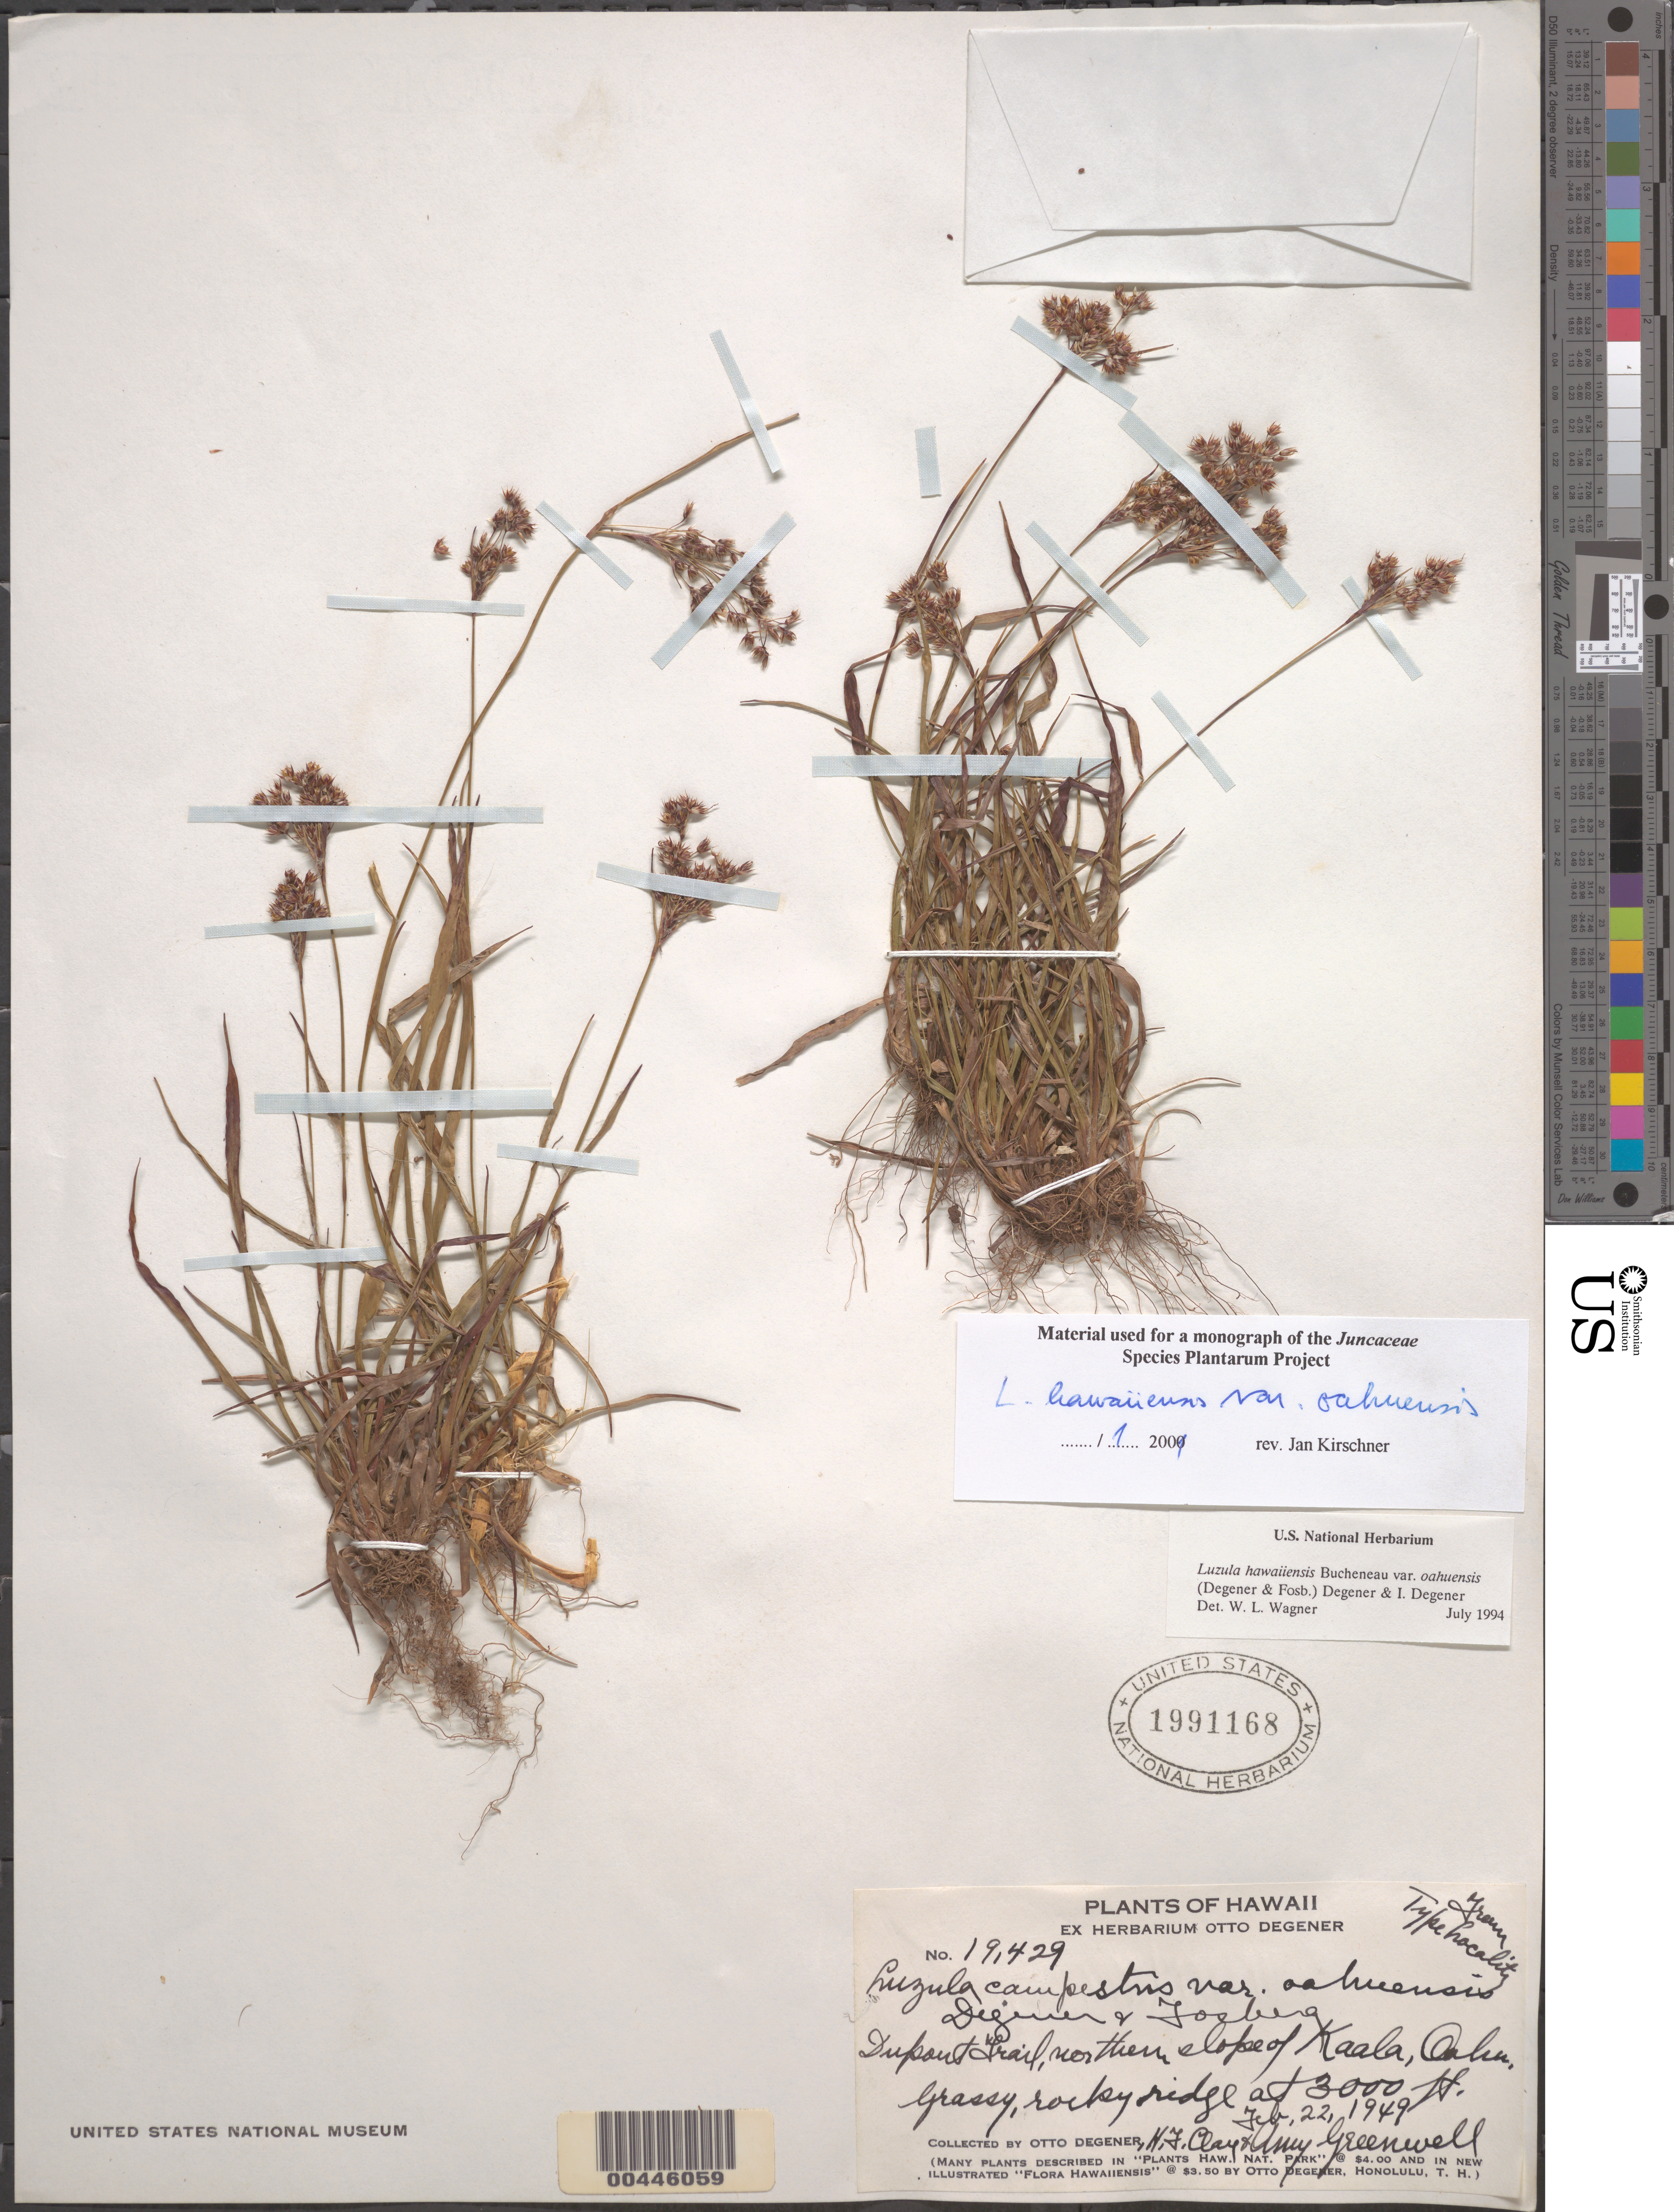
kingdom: Plantae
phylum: Tracheophyta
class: Liliopsida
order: Poales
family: Juncaceae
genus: Luzula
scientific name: Luzula hawaiiensis var. oahuensis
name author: (O. Deg. & Fosberg) O. Deg. & I. Deg.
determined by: Wagner, W. L., (BOT), Smithsonian Institution - National Museum of Natural History (UNITED STATES)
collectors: O. Degener, H. Clay & A. B. Greenwell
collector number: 19429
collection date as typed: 22 Feb 1949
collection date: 1949-02-22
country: United States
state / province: Hawaii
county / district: Honolulu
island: Oahu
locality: Dupont Trail, N slope of Kaala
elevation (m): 914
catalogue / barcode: US 1991168